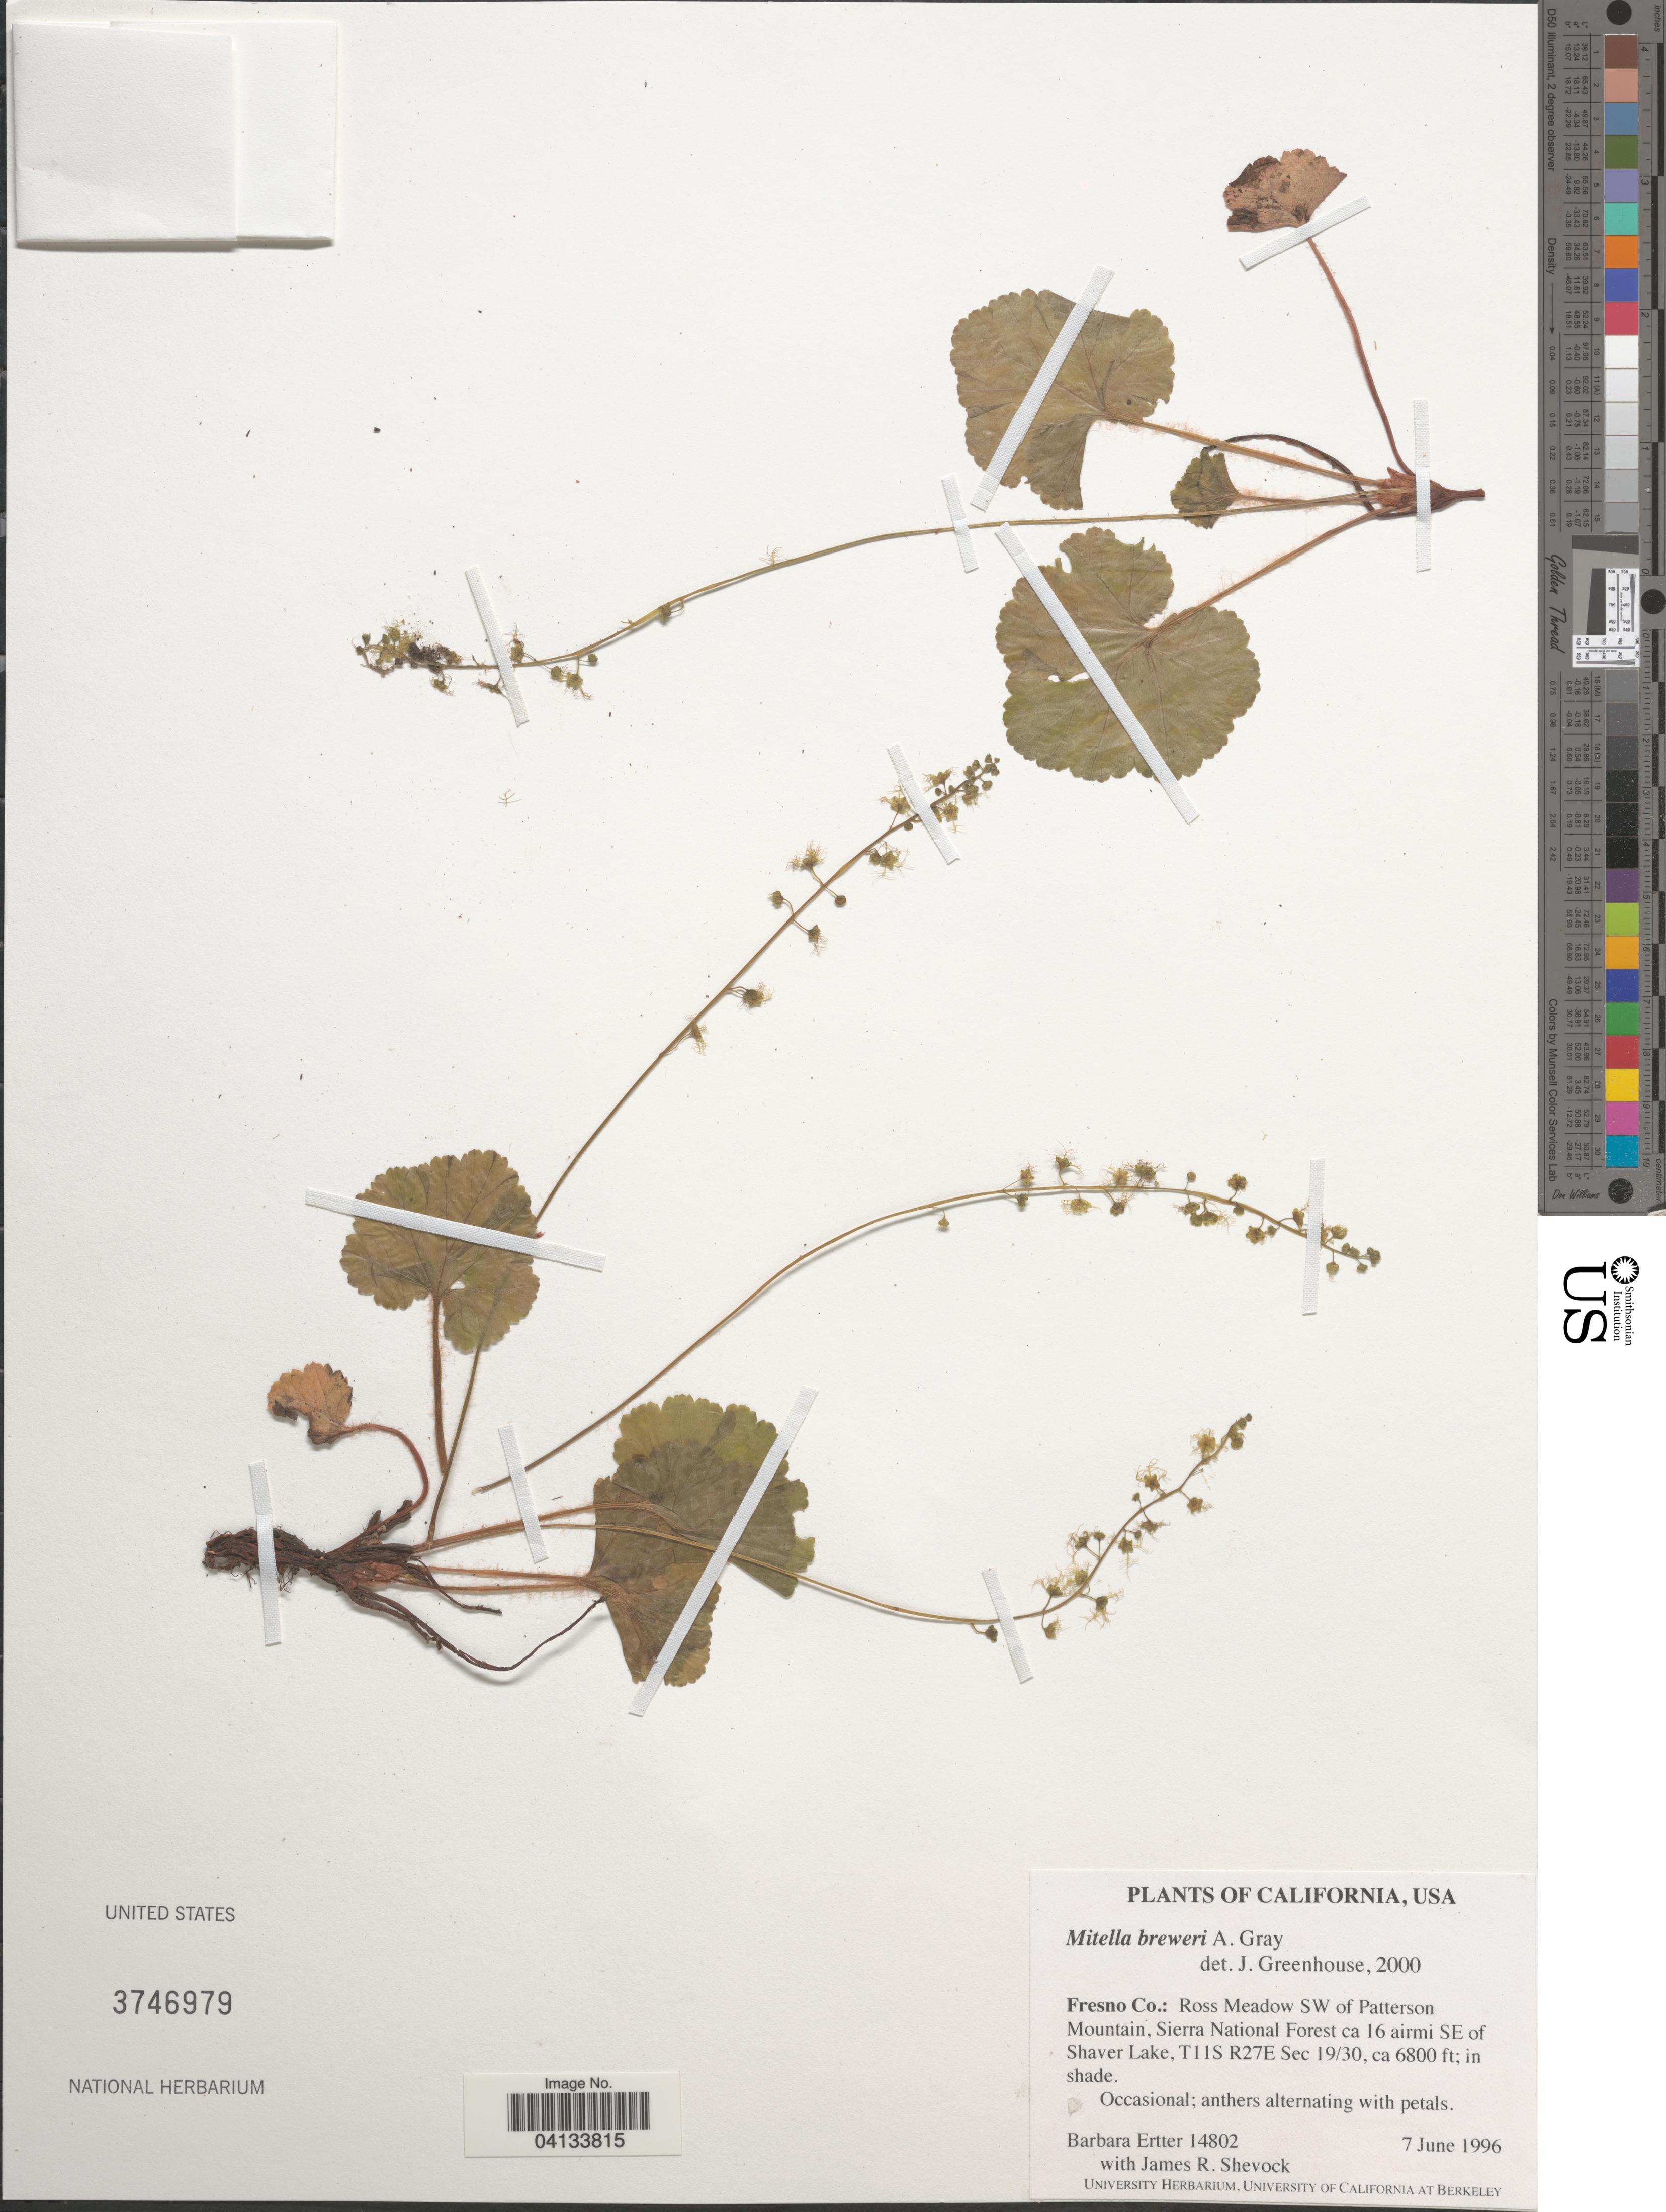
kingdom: Plantae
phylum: Tracheophyta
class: Magnoliopsida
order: Saxifragales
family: Saxifragaceae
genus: Mitella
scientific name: Mitella breweri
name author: A. Gray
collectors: B. Ertter & J. R. Shevock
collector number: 14802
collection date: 1996-06-07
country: United States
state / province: California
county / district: Fresno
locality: Fresno Co.: Ross Meadow SW of Patterson Mountain, Sierra National Forest ca 16 airmi SE of Shaver Lake, T11S R27E Sec 19/30.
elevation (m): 2073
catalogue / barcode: US 3746979